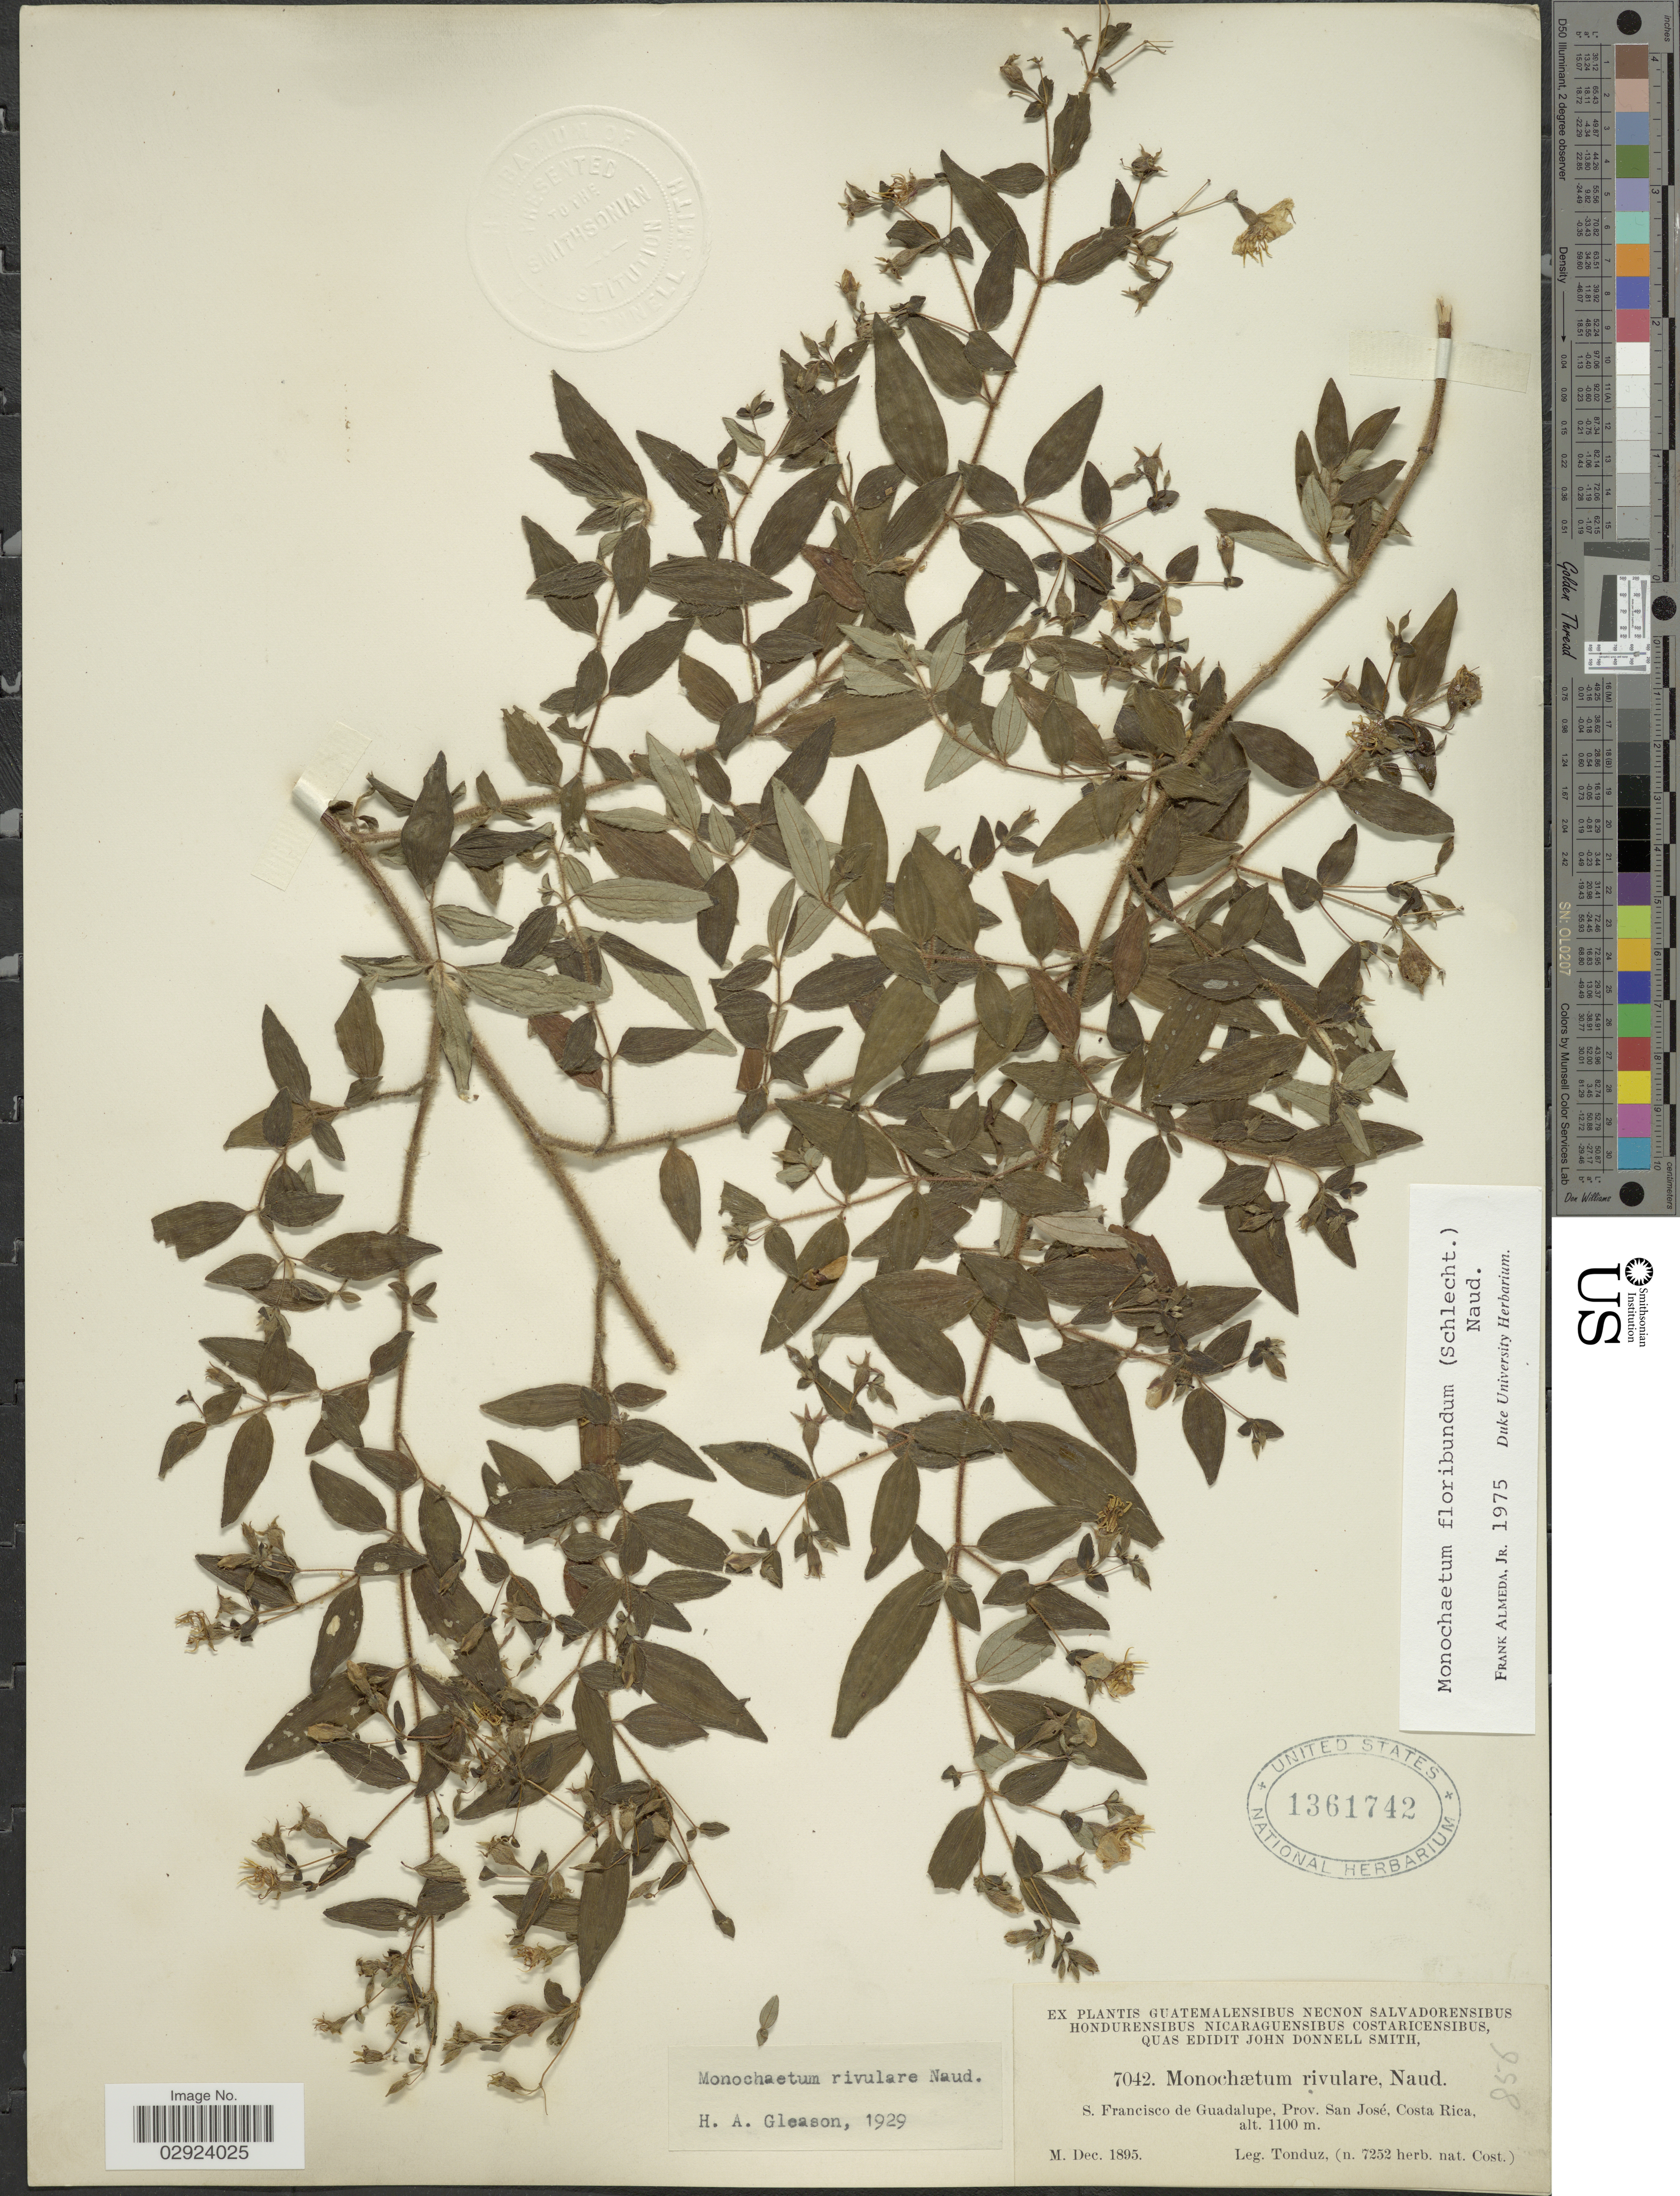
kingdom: Plantae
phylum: Tracheophyta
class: Magnoliopsida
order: Myrtales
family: Melastomataceae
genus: Monochaetum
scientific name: Monochaetum floribundum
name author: (Schltdl.) Naudin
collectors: Tonduz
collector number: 7042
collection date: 1895-12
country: Costa Rica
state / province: San José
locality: S. Francisco de Guadalupe.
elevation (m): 1100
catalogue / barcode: US 1361742